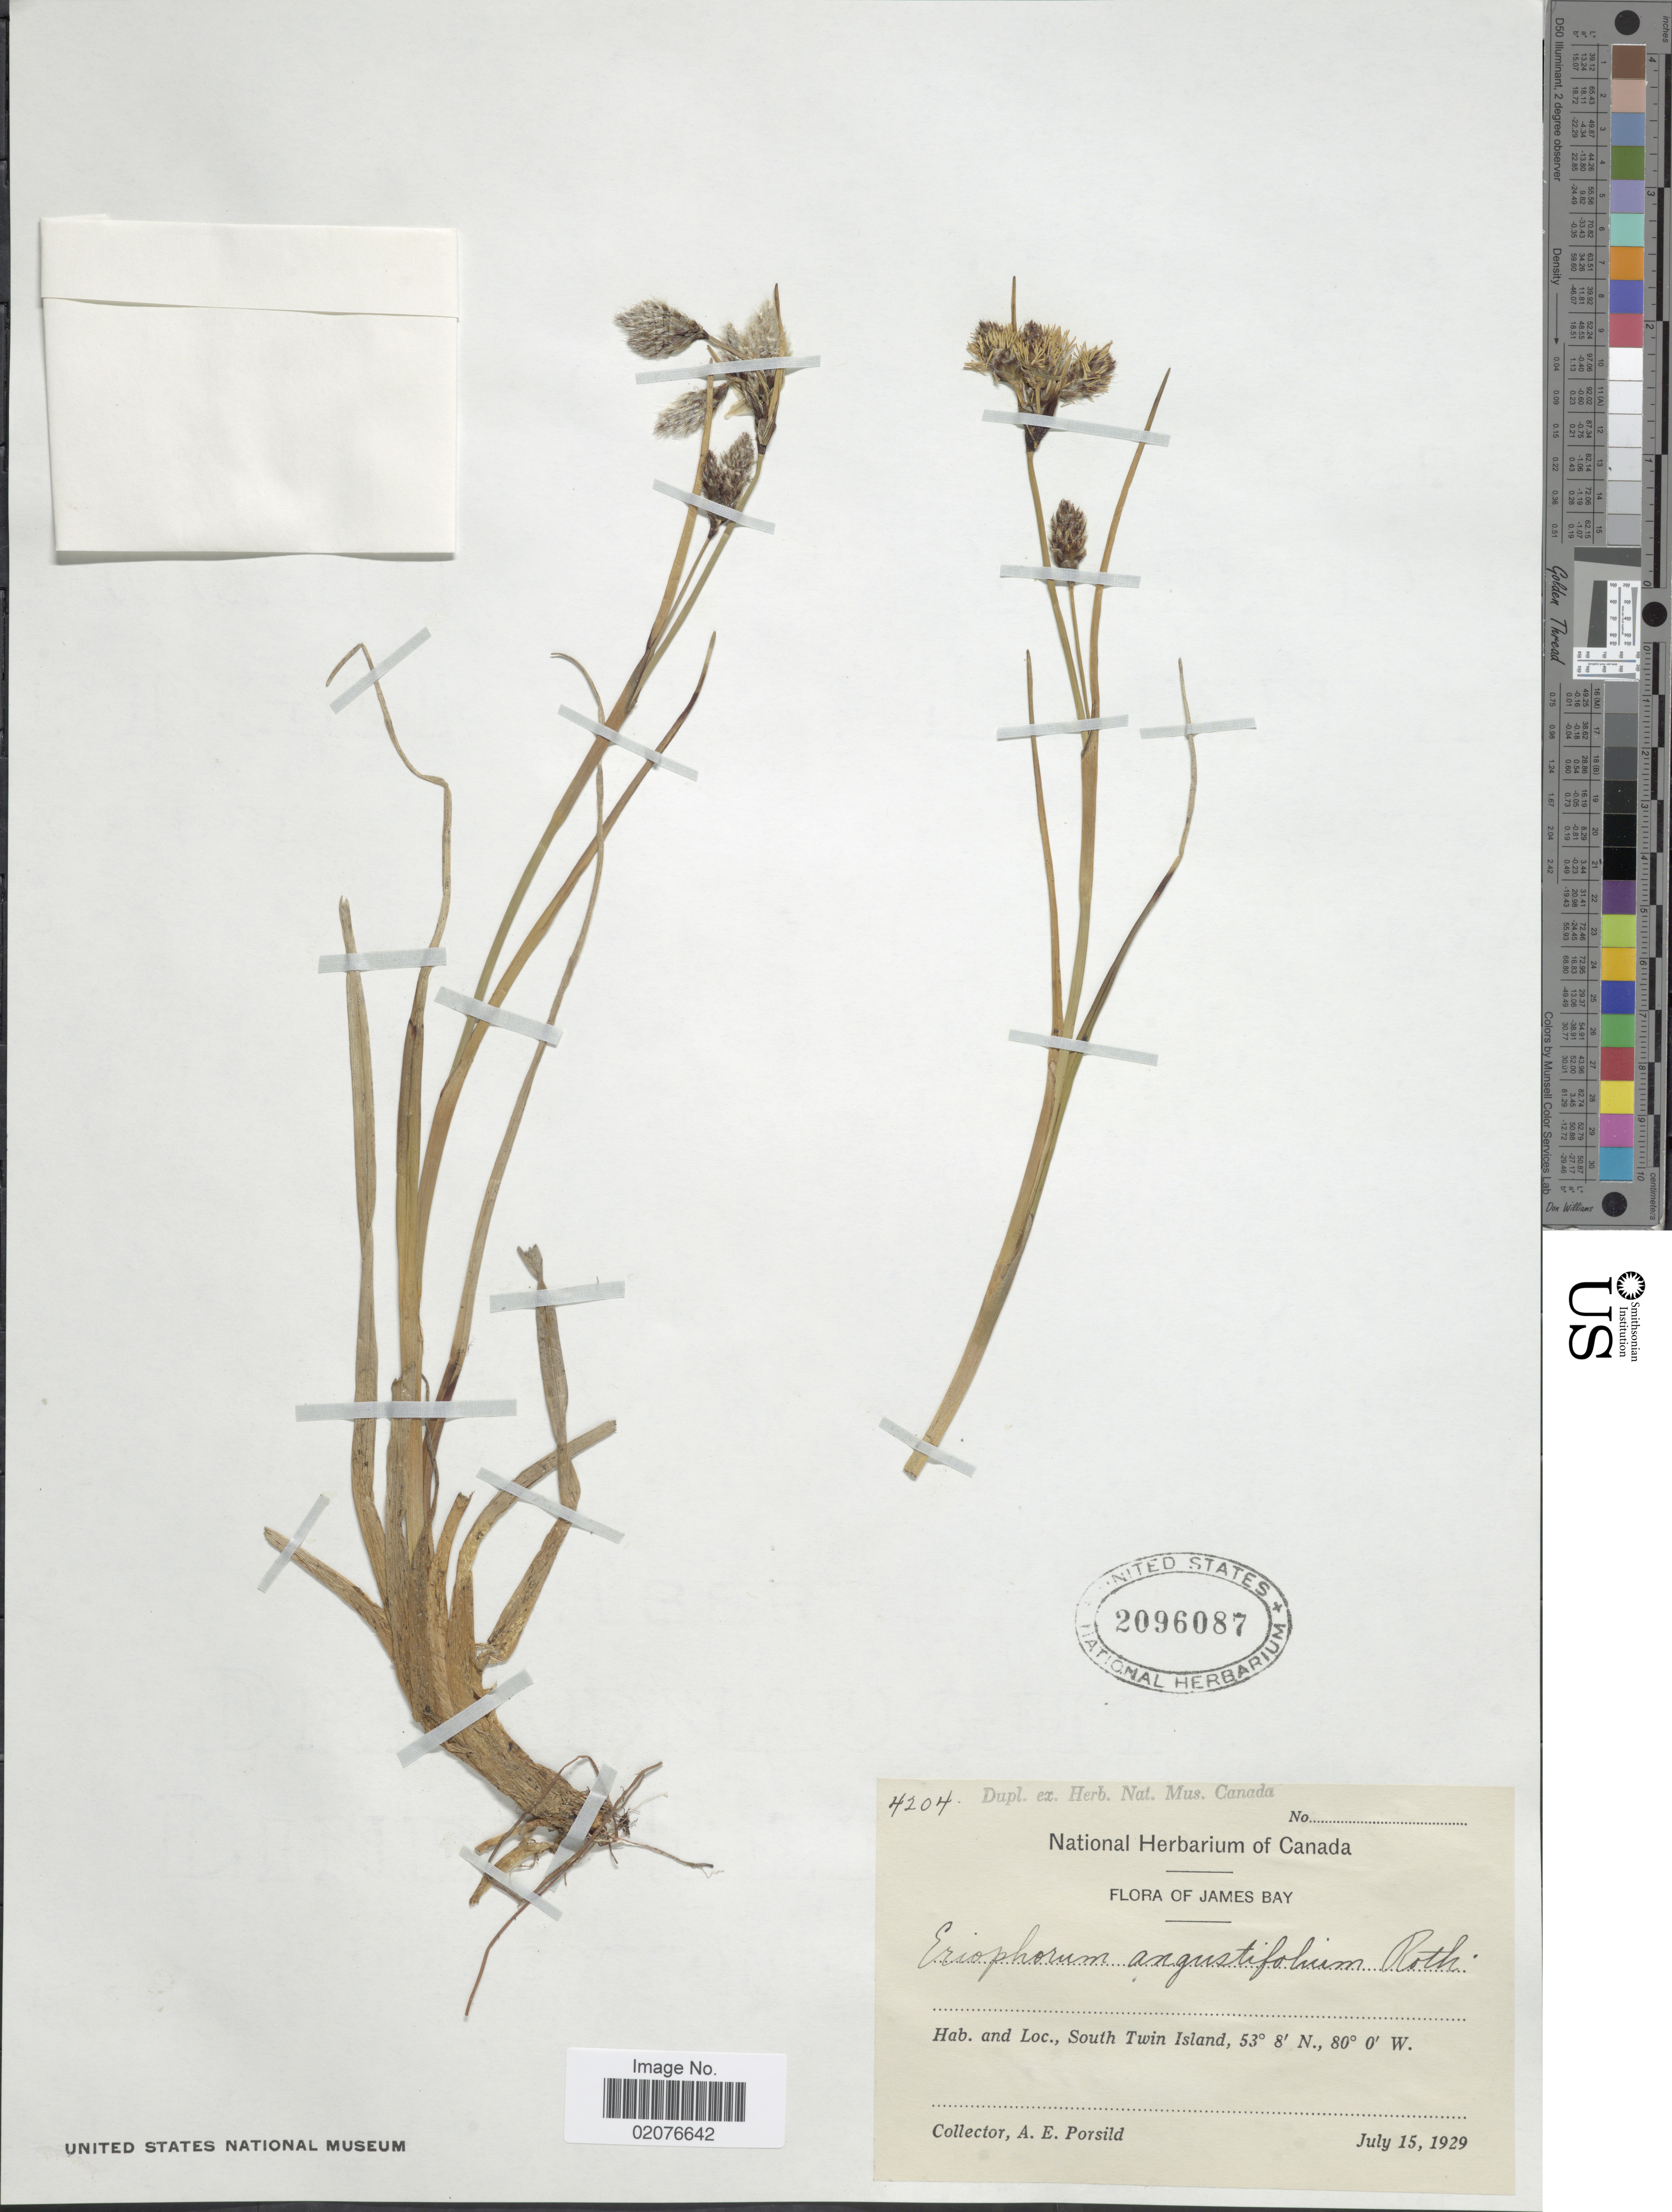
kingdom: Plantae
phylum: Tracheophyta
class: Liliopsida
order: Poales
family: Cyperaceae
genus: Eriophorum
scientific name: Eriophorum angustifolium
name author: Honck.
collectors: A. E. Porsild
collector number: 4204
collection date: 1929-07-15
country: Canada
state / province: British Columbia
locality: James Bay, South Twin Island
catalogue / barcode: US 2096087